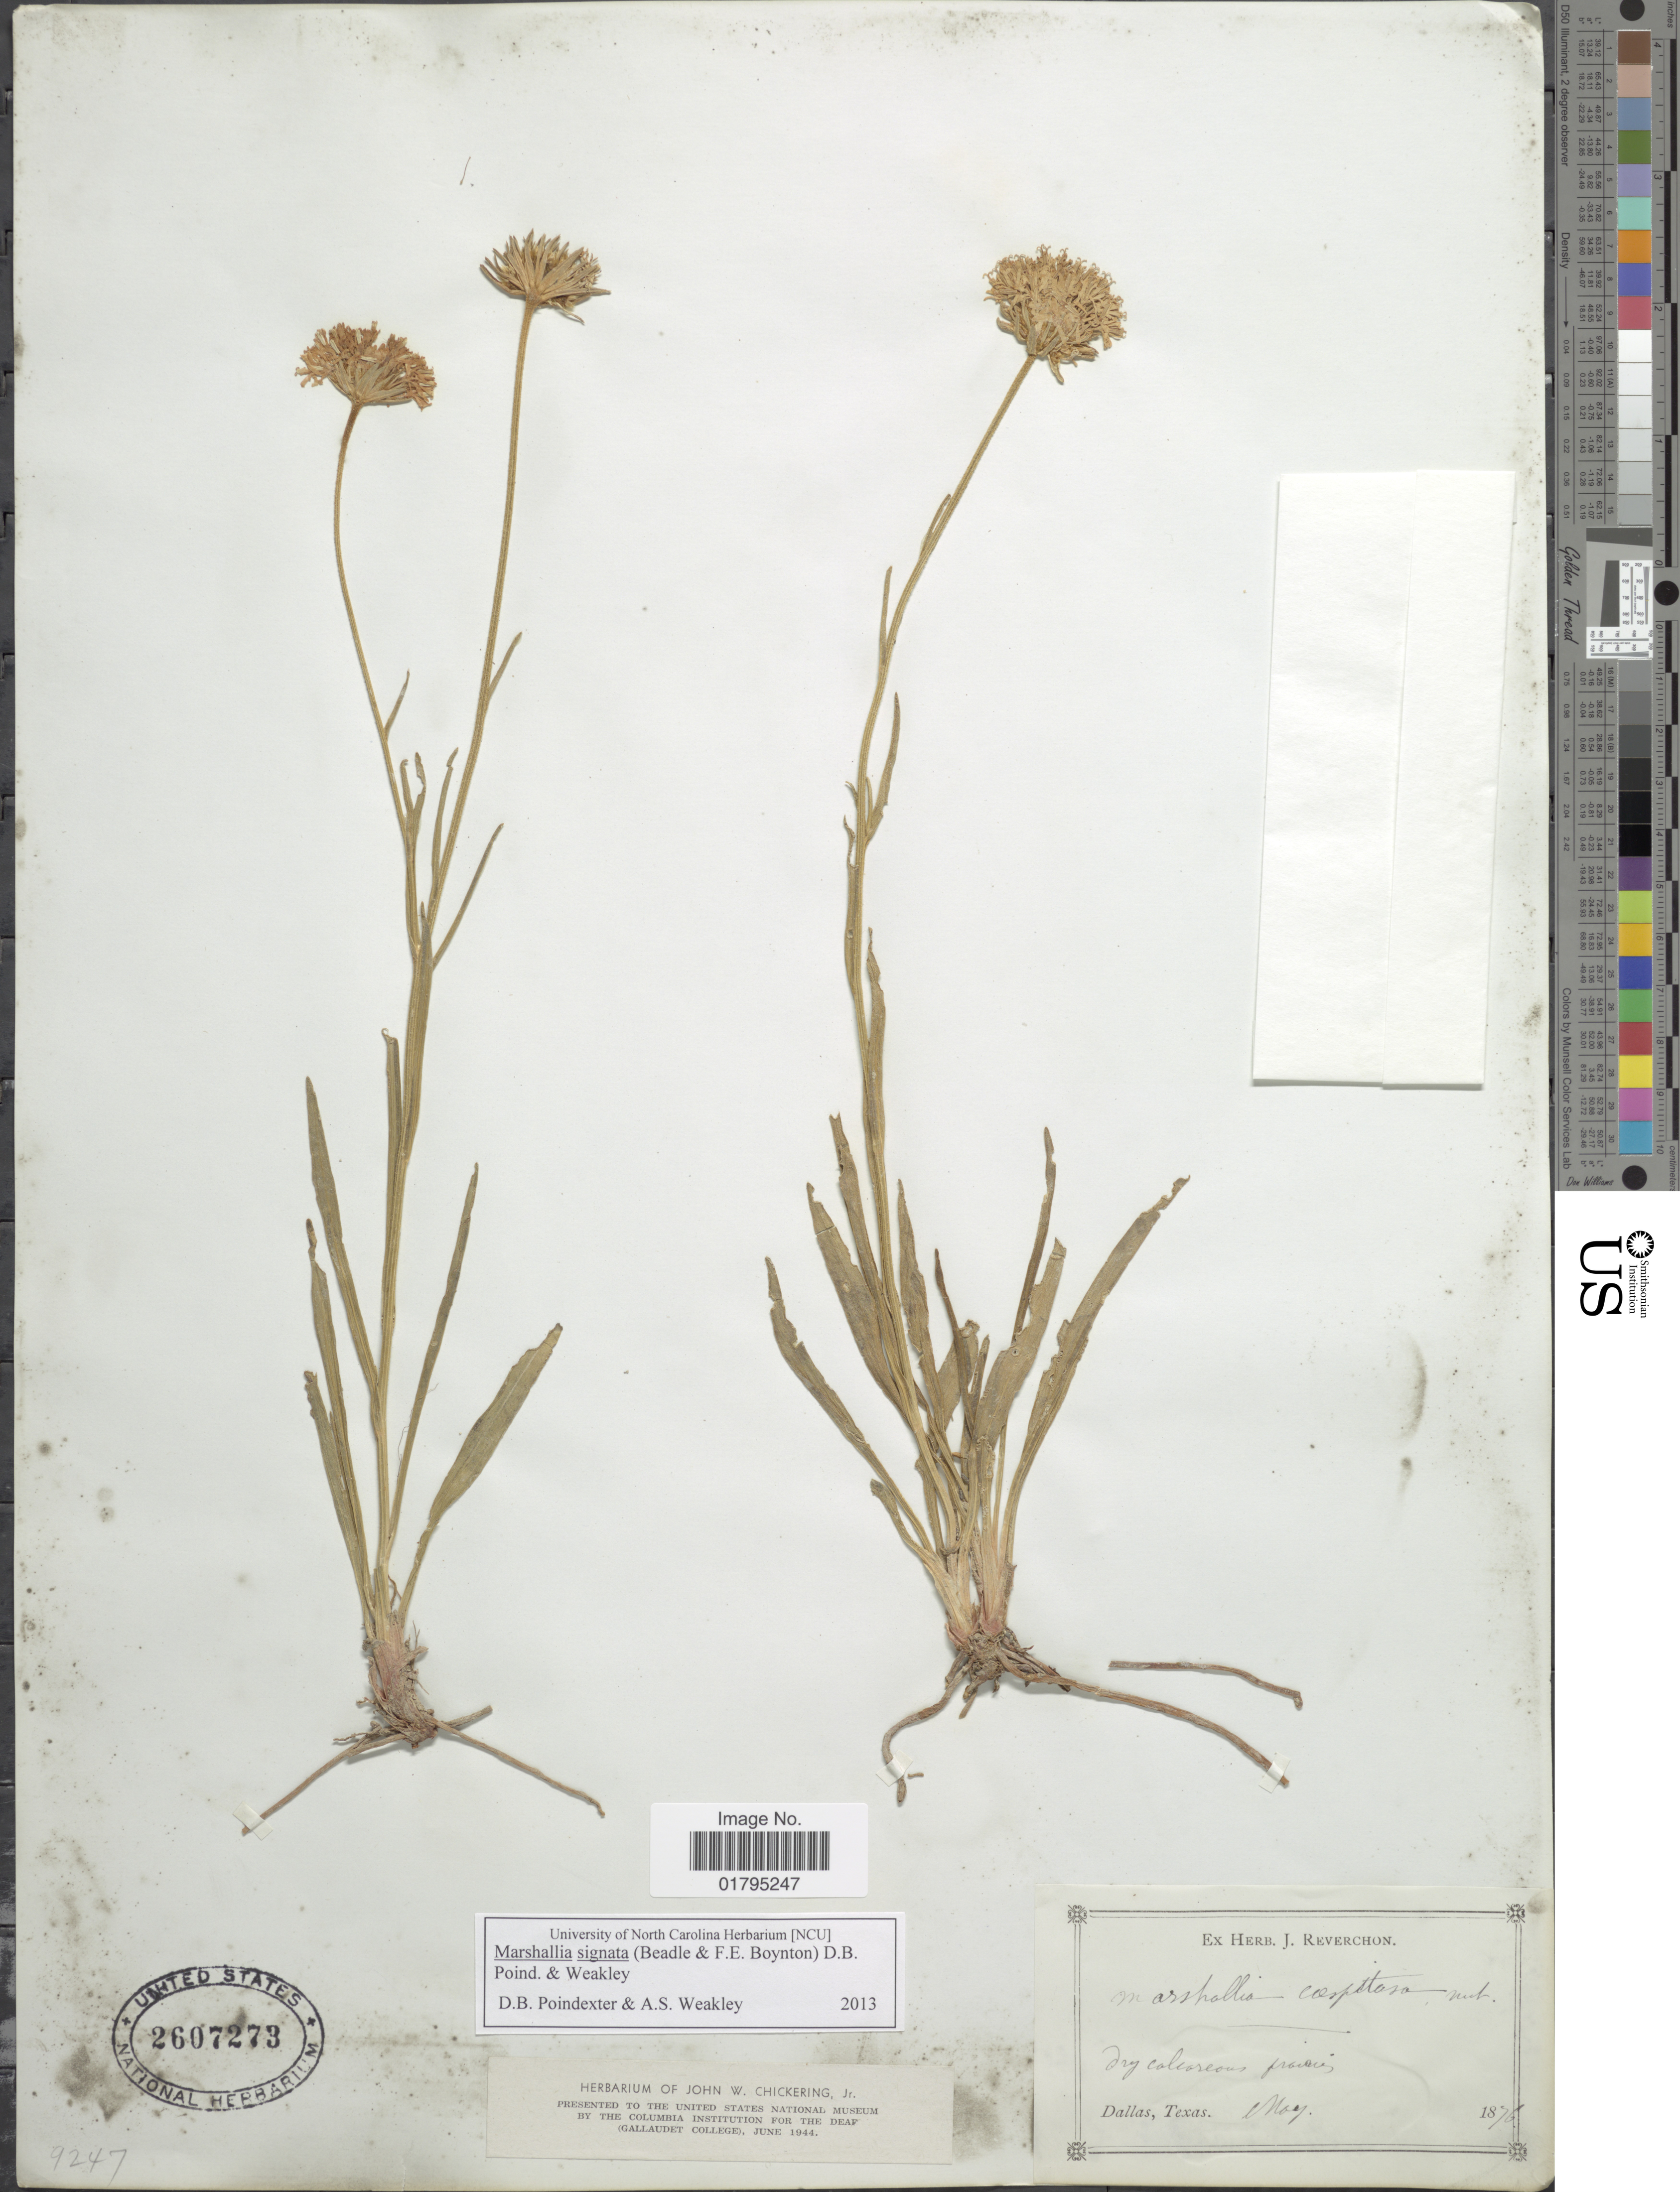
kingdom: Plantae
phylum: Tracheophyta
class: Magnoliopsida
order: Asterales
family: Asteraceae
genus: Marshallia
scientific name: Marshallia caespitosa var. signata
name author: Beadle & F.E. Boynton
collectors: ex herb. J. Reverchon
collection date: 1876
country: United States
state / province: Texas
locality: Dallas, Texas.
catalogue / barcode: US 2607273